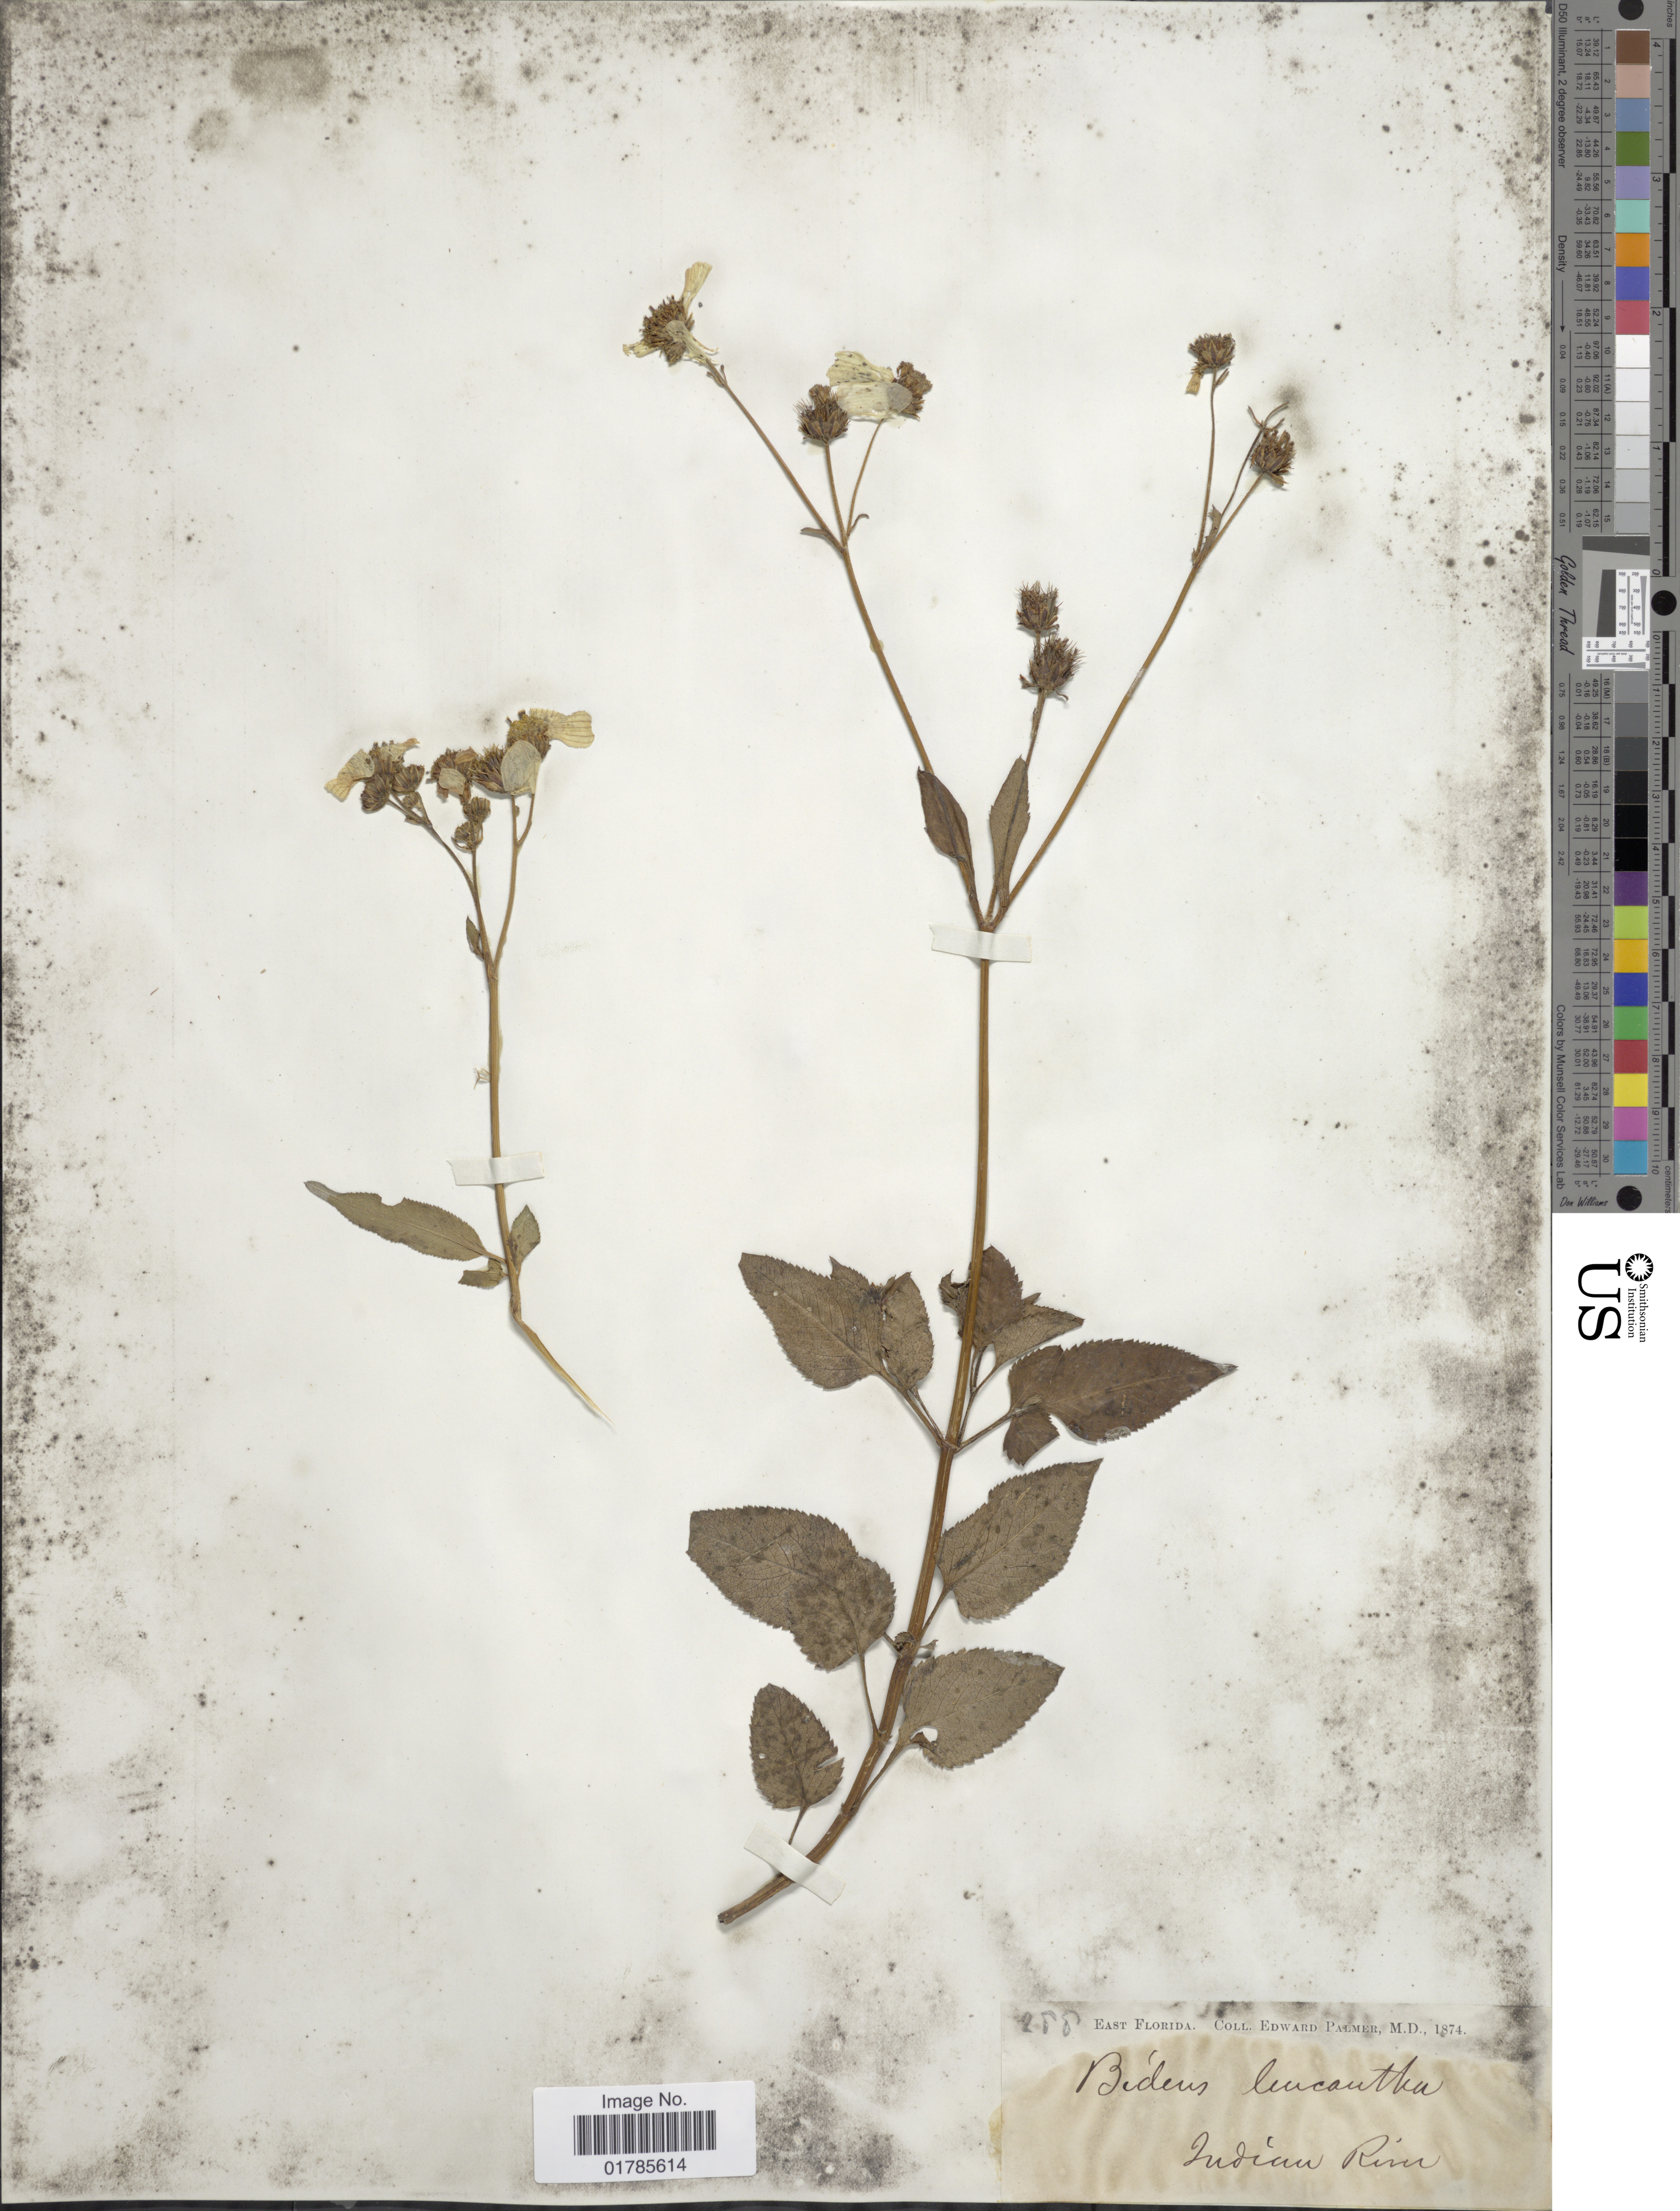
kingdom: Plantae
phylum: Tracheophyta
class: Magnoliopsida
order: Asterales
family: Asteraceae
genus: Bidens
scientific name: Bidens alba var. radiata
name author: (Sch. Bip.) R.E. Ballard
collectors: E. Palmer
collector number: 288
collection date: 1874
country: United States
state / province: Florida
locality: East Florida, Indian River